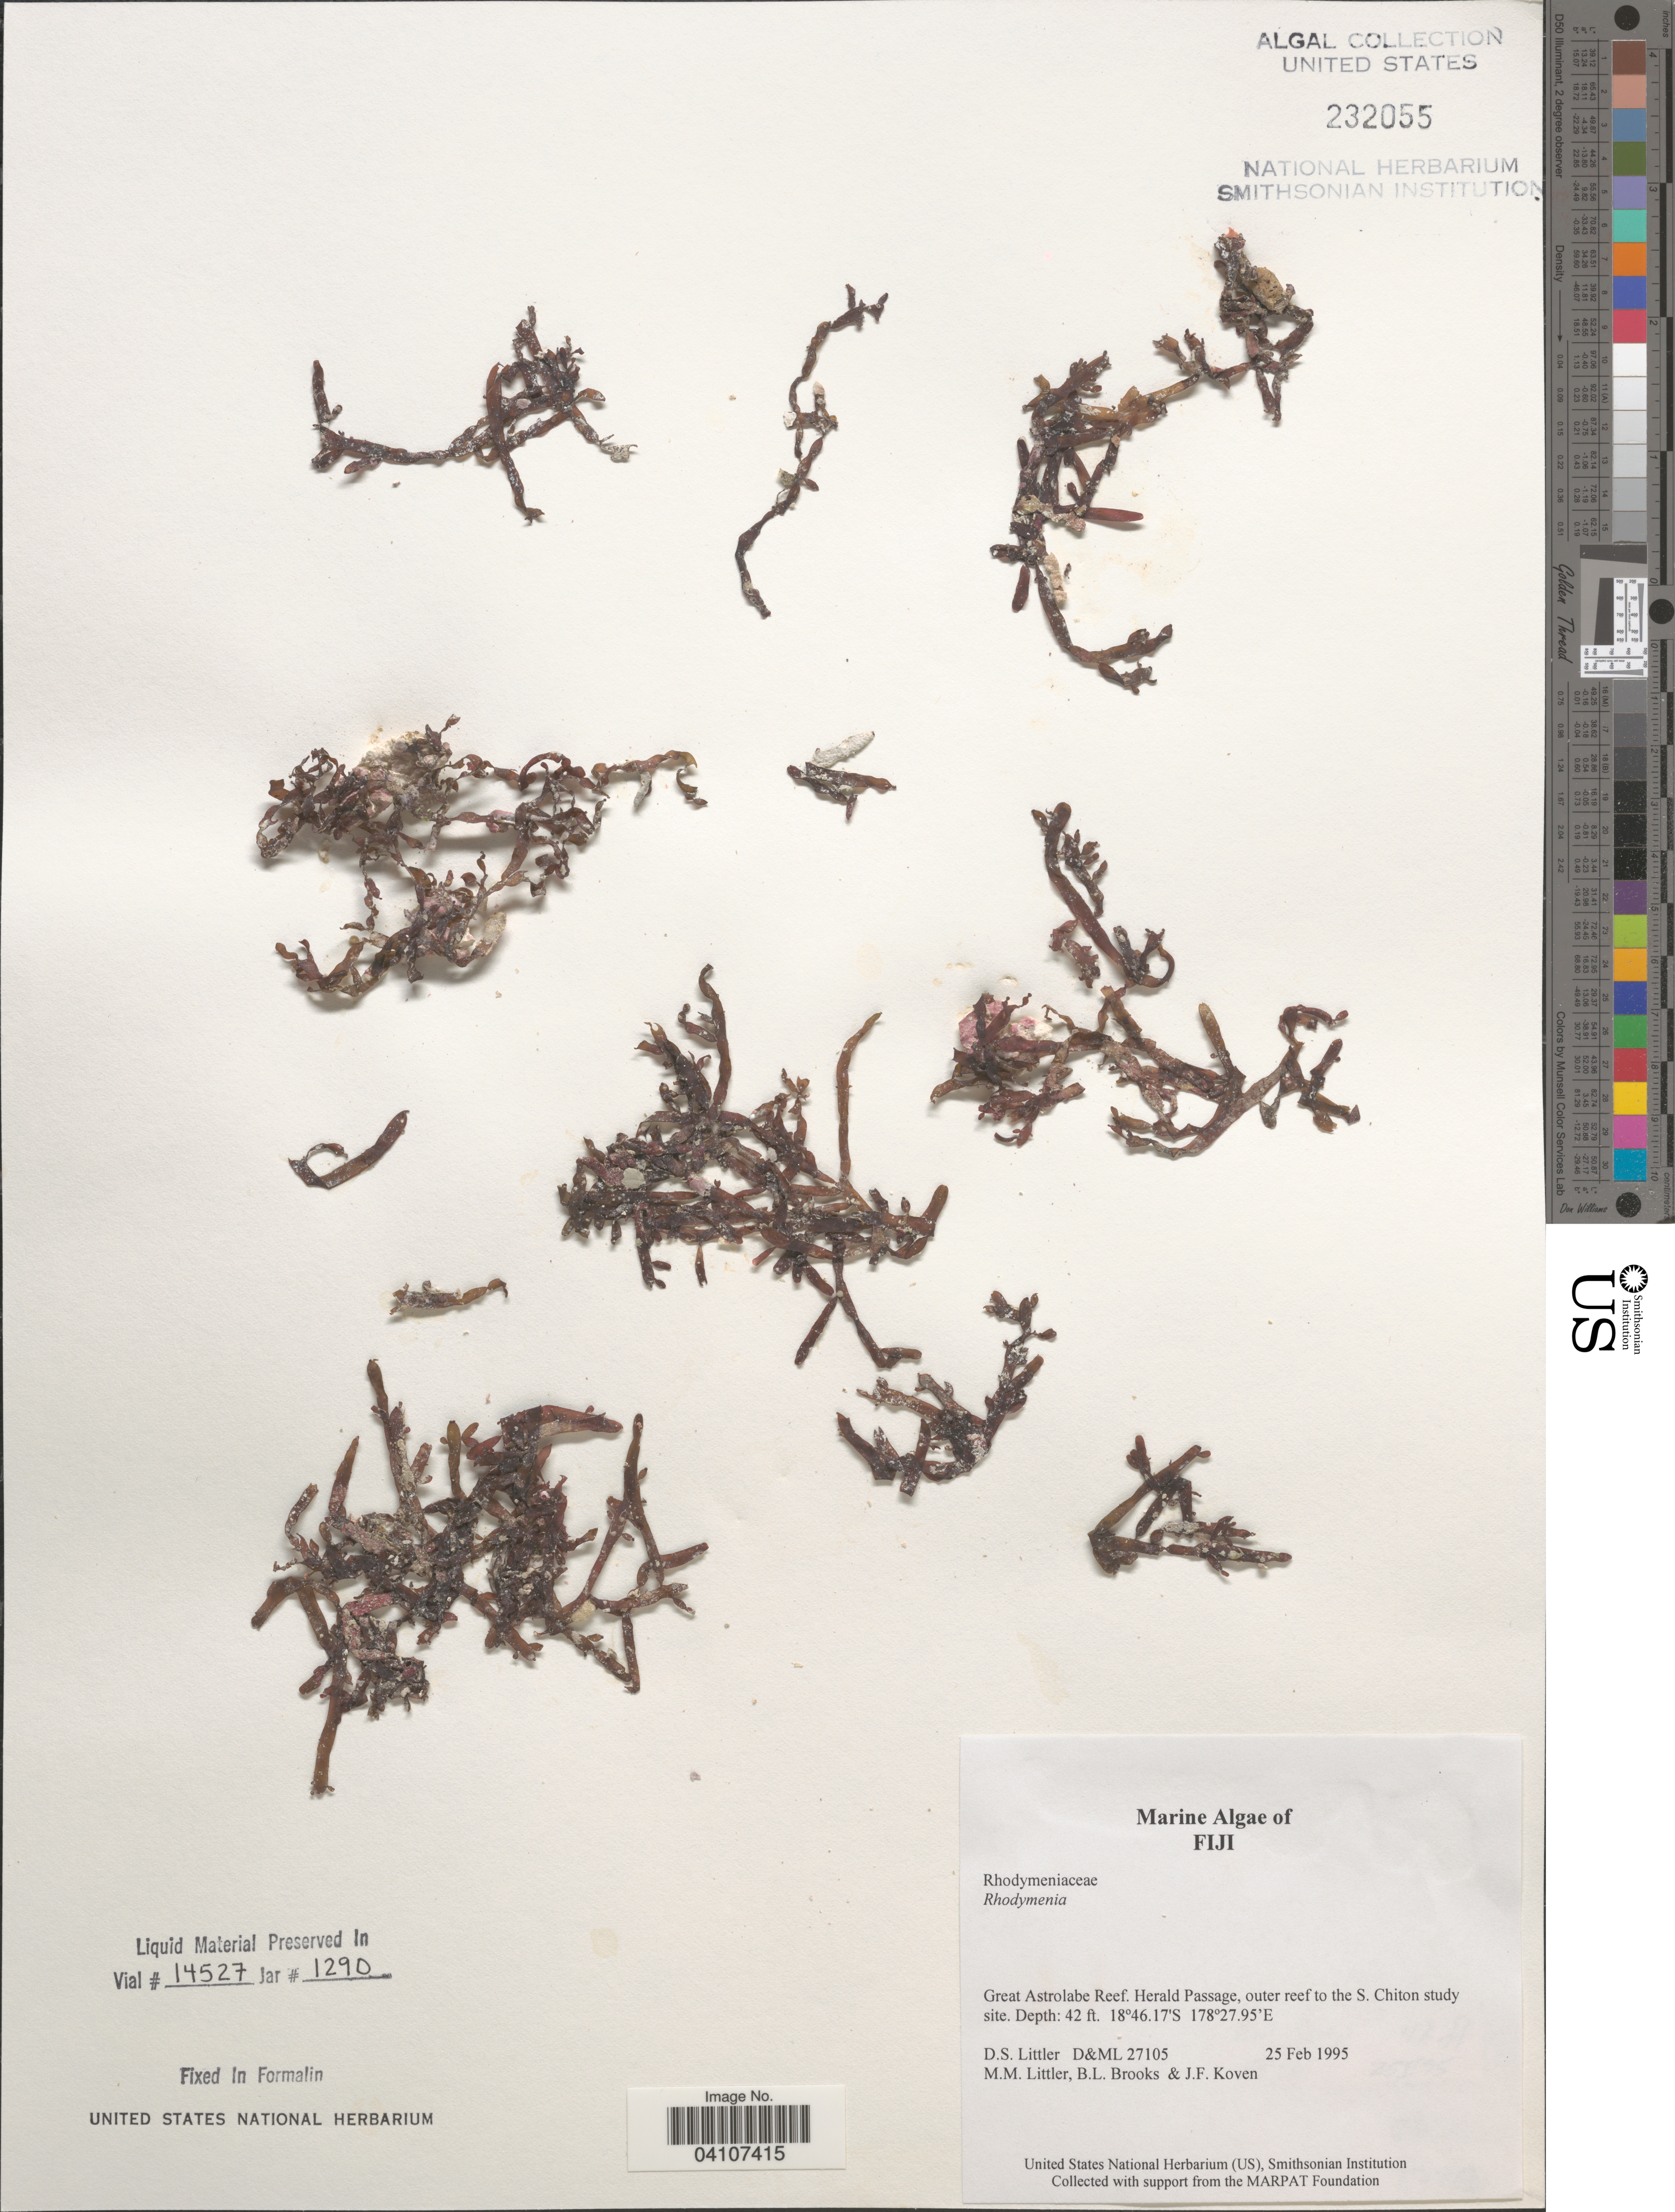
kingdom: Plantae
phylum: Rhodophyta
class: Florideophyceae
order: Rhodymeniales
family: Rhodymeniaceae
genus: Rhodymenia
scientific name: Rhodymenia sp.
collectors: D. S. Littler, B. Brooks & J. Koven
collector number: D&ML 27105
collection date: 1995-02-25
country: Fiji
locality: Great Astrolabe Reef. Herald Passage, outer reef to the S. Chiton study site.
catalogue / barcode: US 232055